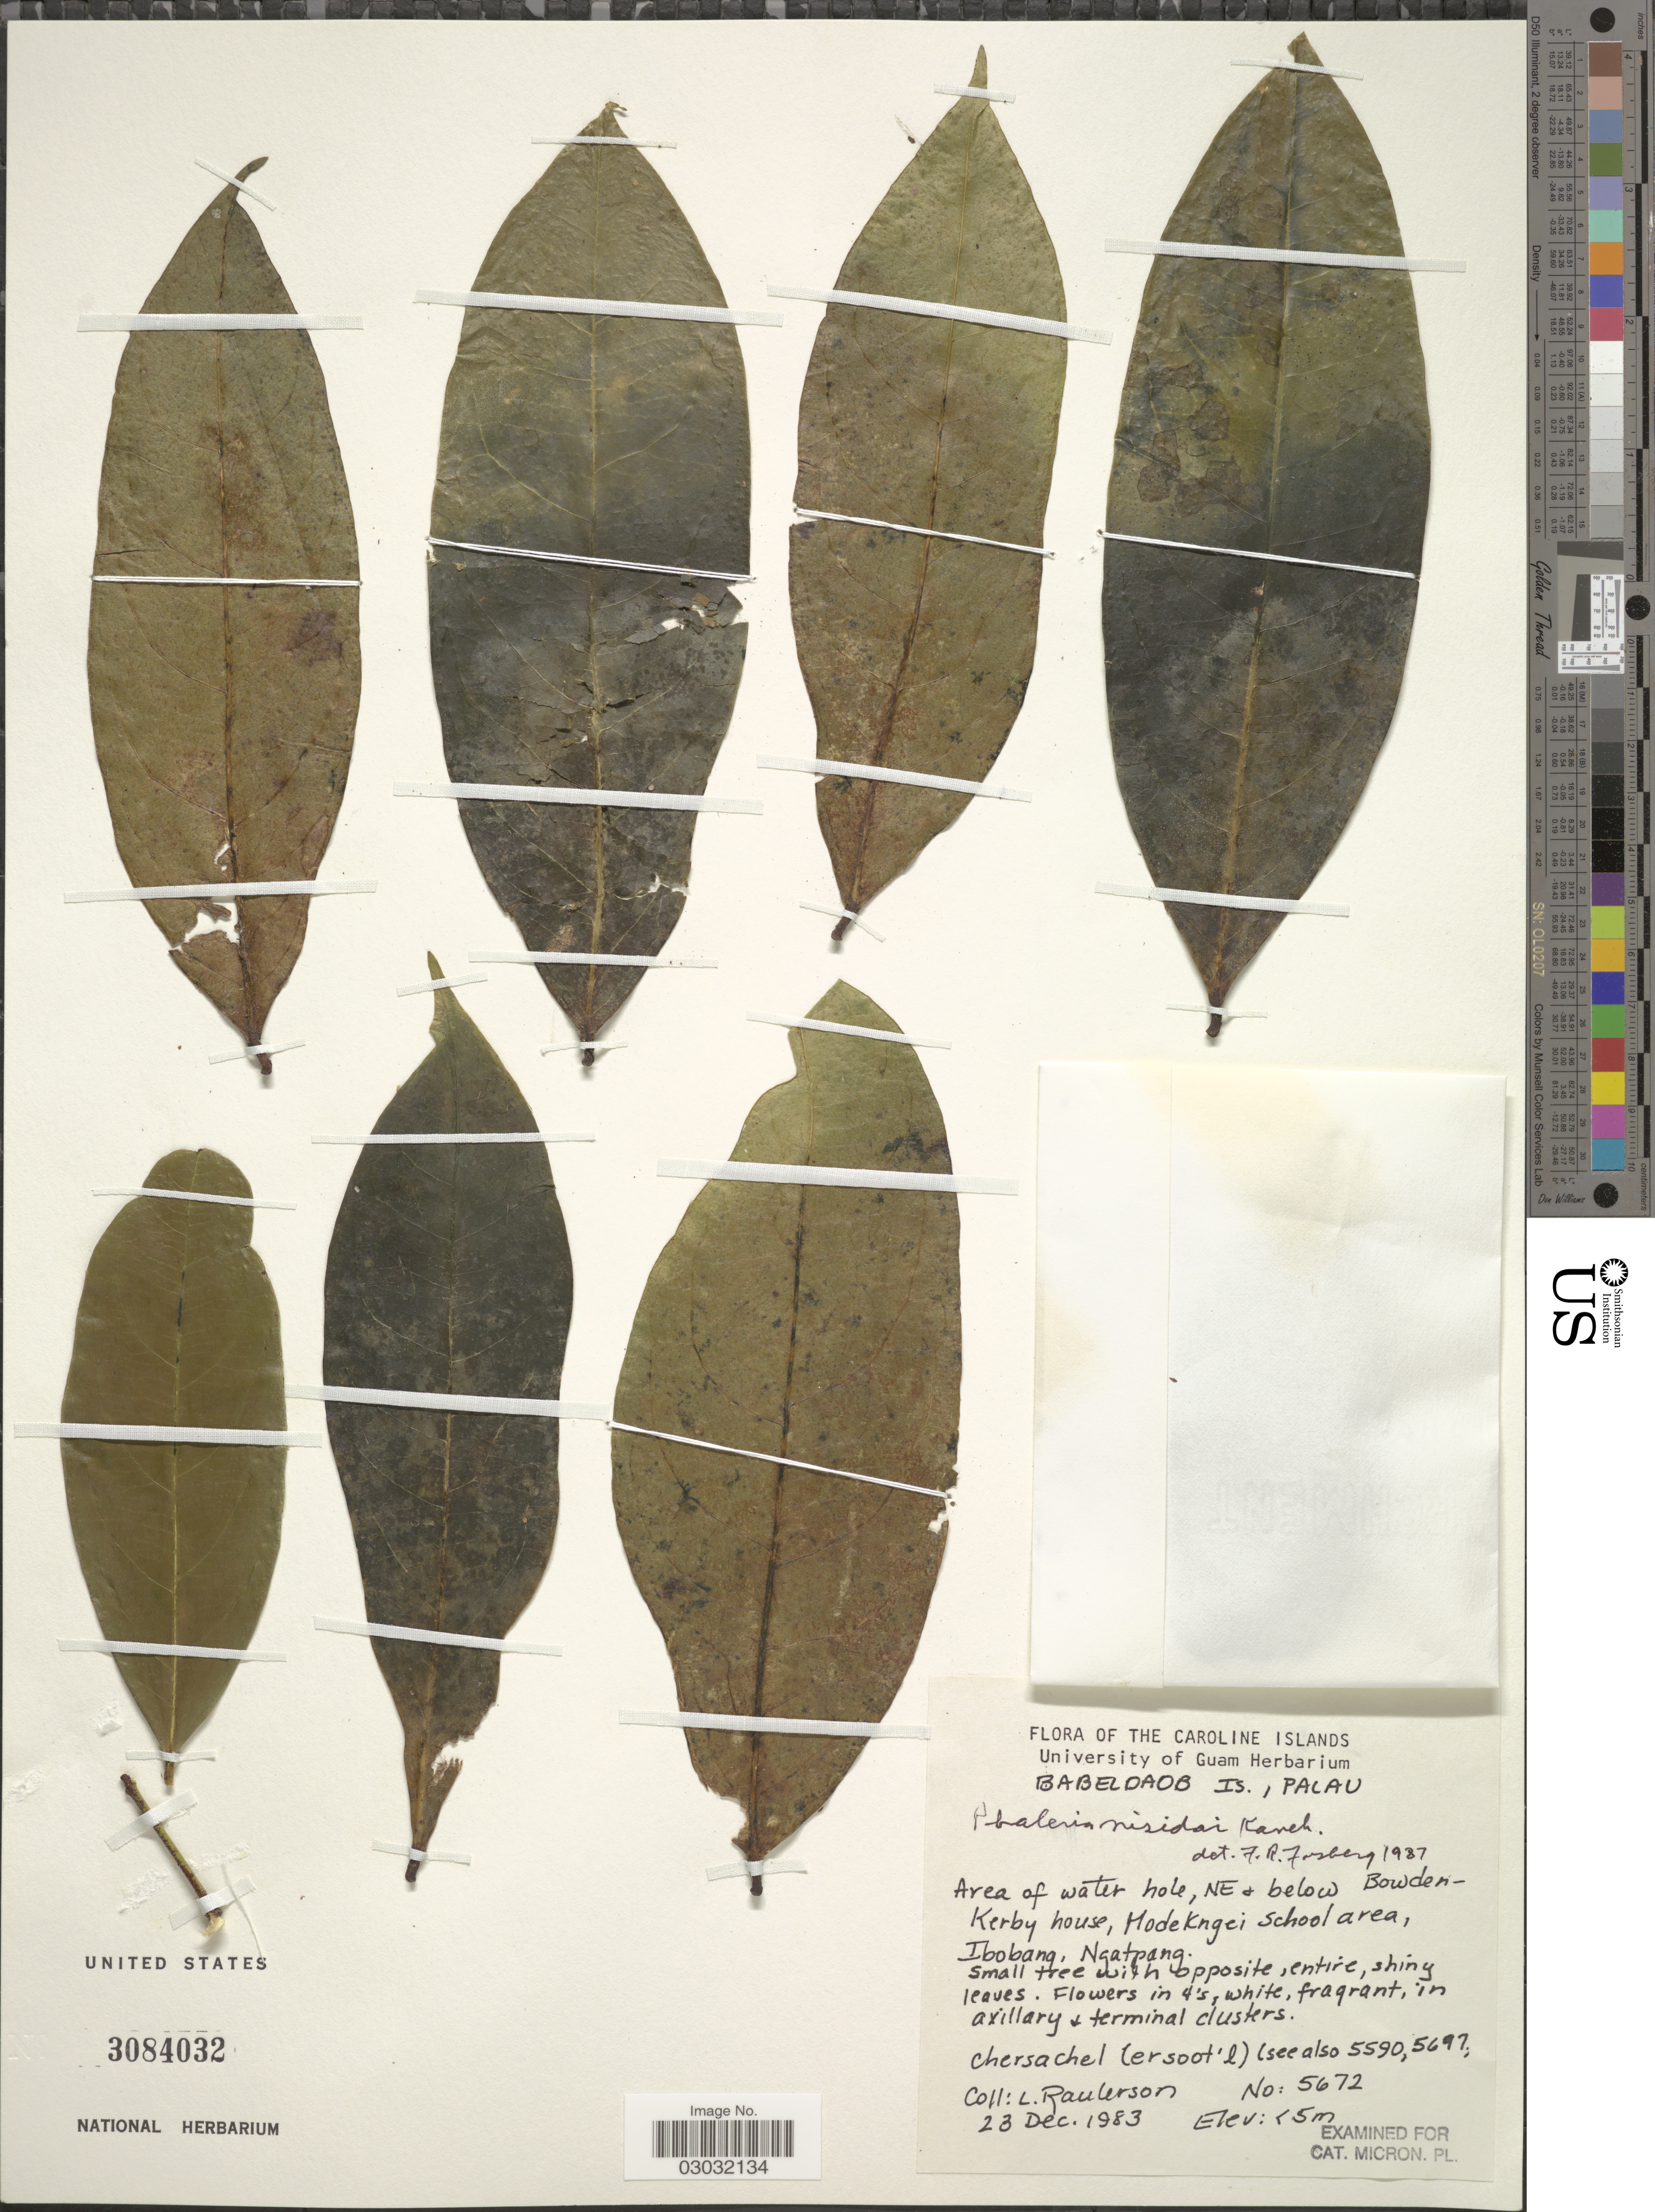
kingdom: Plantae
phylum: Tracheophyta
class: Magnoliopsida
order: Malvales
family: Thymelaeaceae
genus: Phaleria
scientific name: Phaleria nisidai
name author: Kaneh.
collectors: L. Raulerson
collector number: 5672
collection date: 1983-12-23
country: Palau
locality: The Caroline Islands, Babeldaob Is., Palau, Edge of gully of downed trees on ENE side of playing field, Modekngei School area, Ibobang.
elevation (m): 5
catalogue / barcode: US 3084032